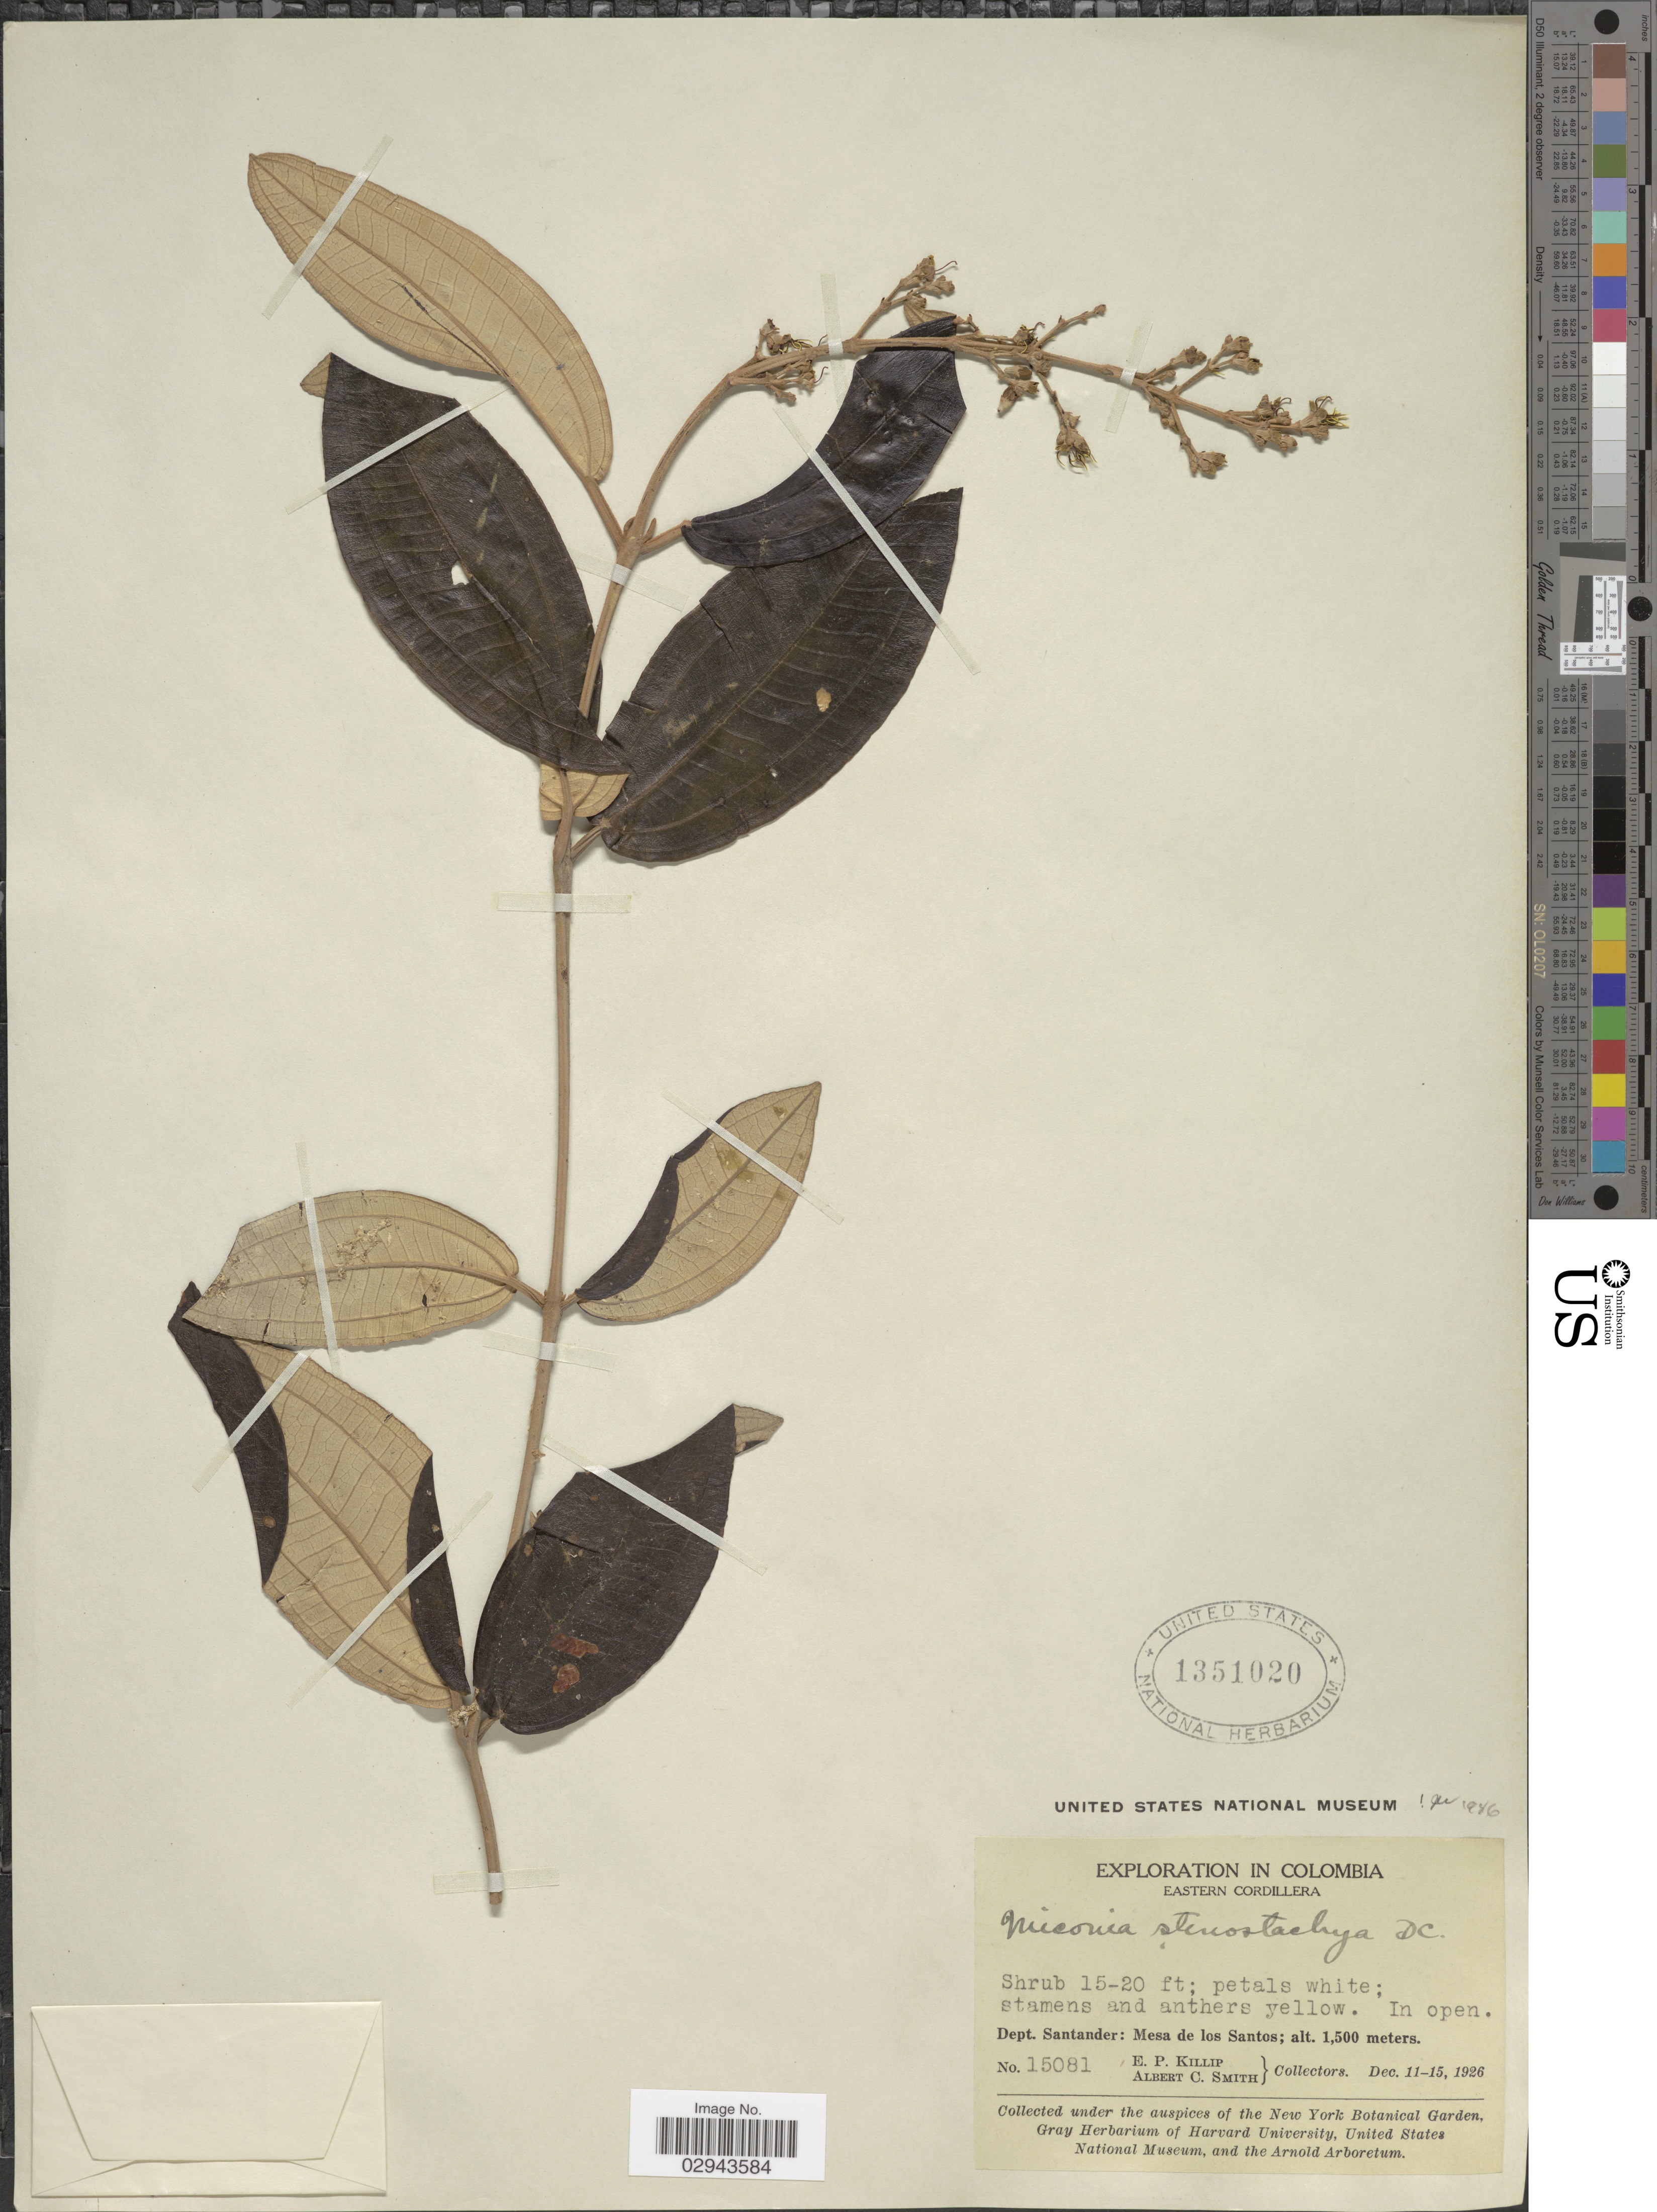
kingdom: Plantae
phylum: Tracheophyta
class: Magnoliopsida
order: Myrtales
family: Melastomataceae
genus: Miconia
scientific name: Miconia stenostachya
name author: DC.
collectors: E. P. Killip & A. C. Smith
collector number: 15081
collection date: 1926-12-11/1926-12-15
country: Colombia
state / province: Santander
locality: Eastern Cordillera. Dept. Santander: Mesa de los Santos.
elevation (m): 1500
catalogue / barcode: US 1351020